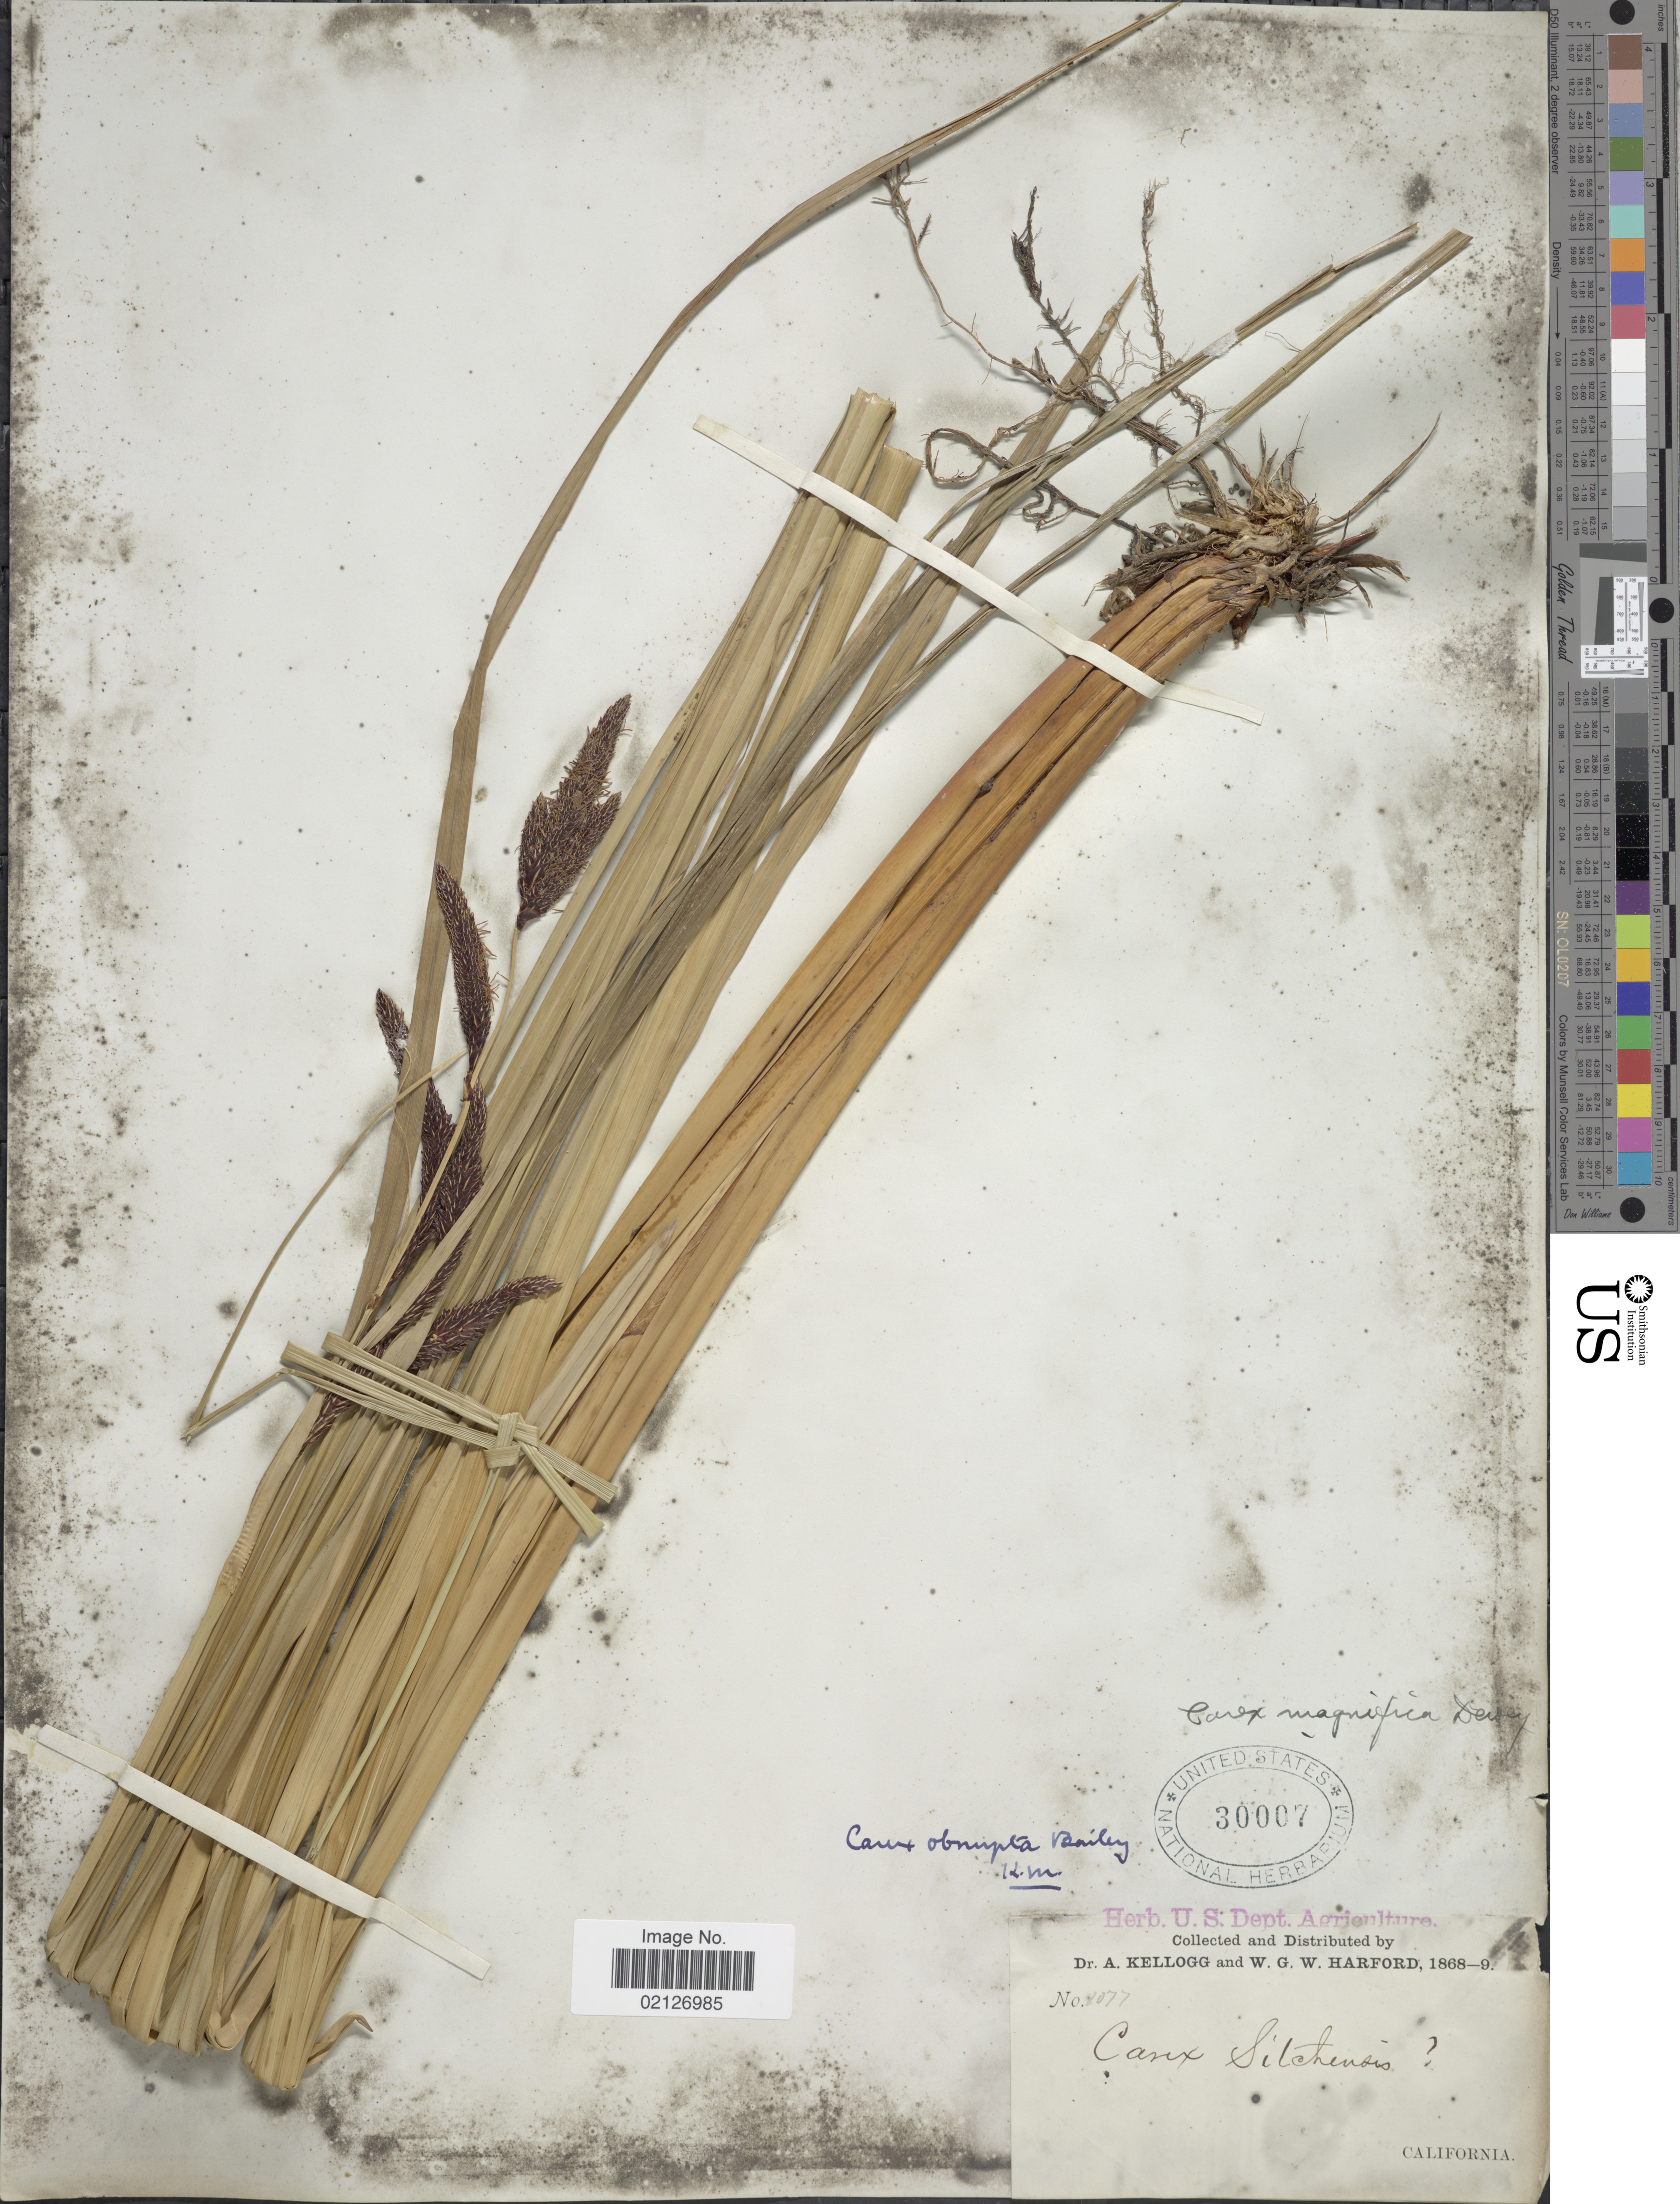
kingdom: Plantae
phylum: Tracheophyta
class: Liliopsida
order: Poales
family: Cyperaceae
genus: Carex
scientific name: Carex obnupta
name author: L.H. Bailey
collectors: A. Kellogg & W. G. W. Harford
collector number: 2077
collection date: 1868/1869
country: United States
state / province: California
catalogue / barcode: US 30007